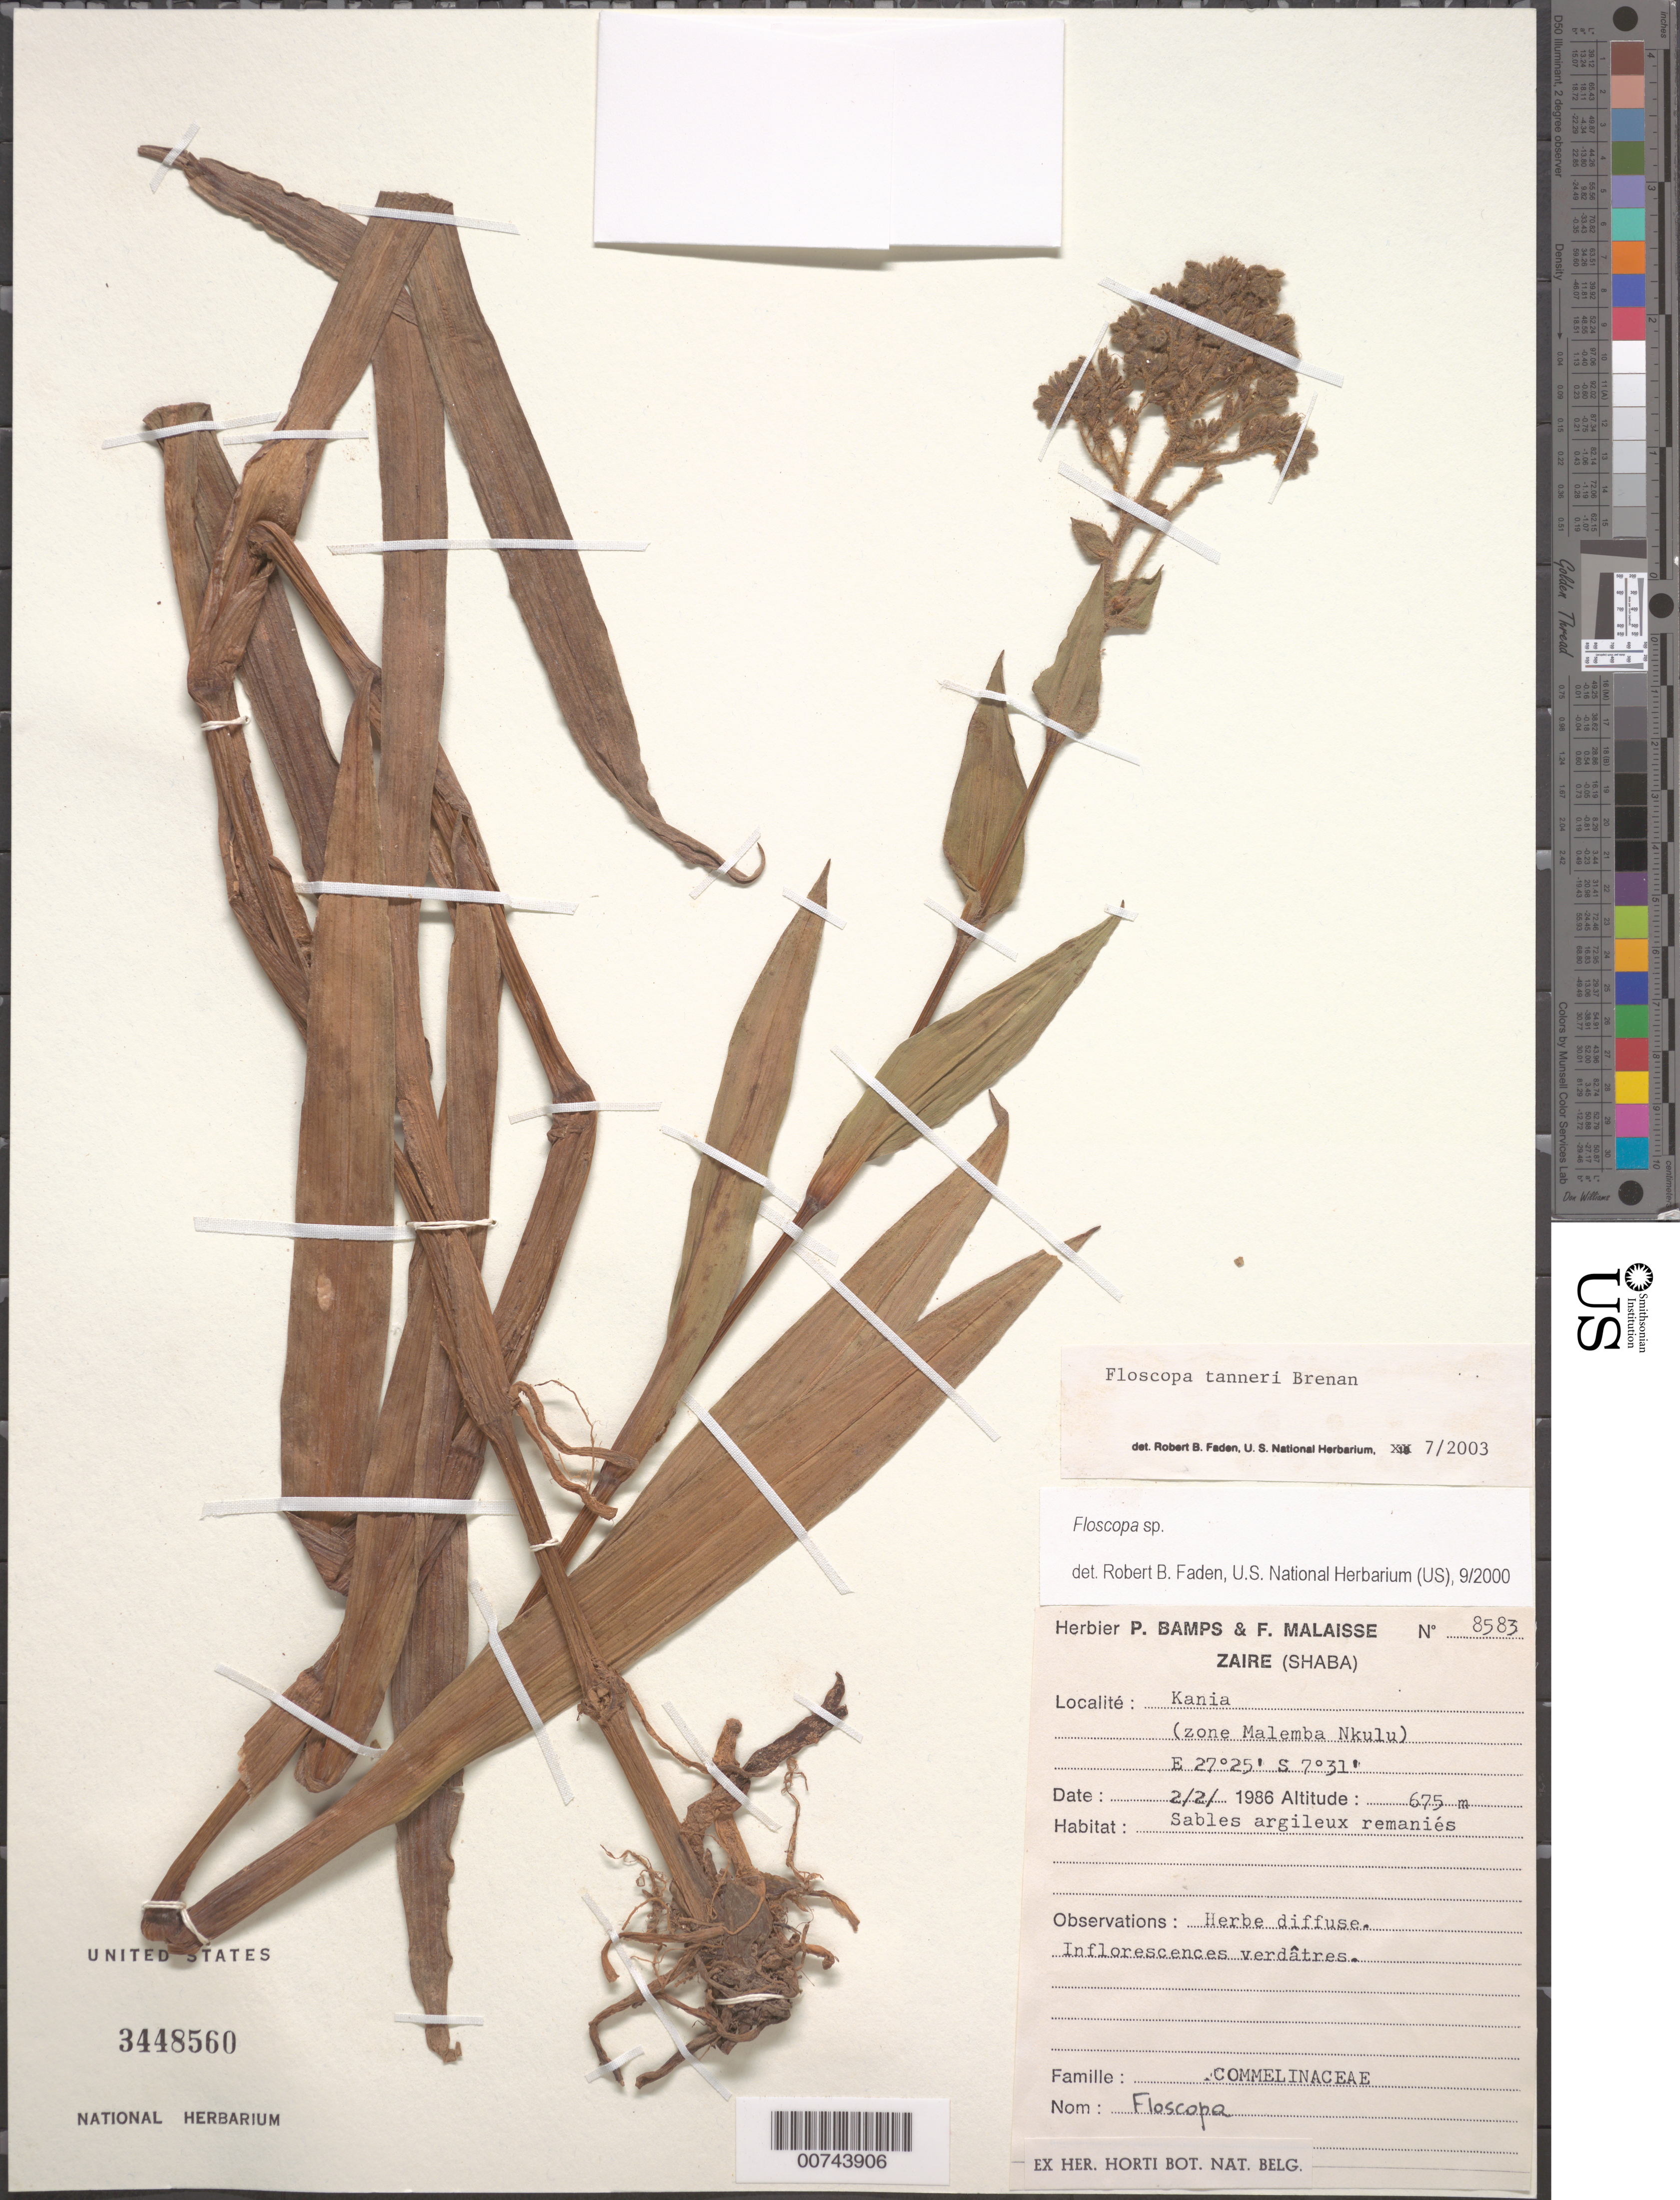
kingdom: Plantae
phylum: Tracheophyta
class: Liliopsida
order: Commelinales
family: Commelinaceae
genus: Floscopa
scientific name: Floscopa tanneri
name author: Brenan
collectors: P. Bamps & F. Malaisse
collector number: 8583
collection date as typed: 02 Feb 1986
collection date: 1986-02-02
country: Congo, Democratic Republic of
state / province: Haut-Lomami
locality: Kania, Malemba Nkulu.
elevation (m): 675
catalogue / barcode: US 3348560